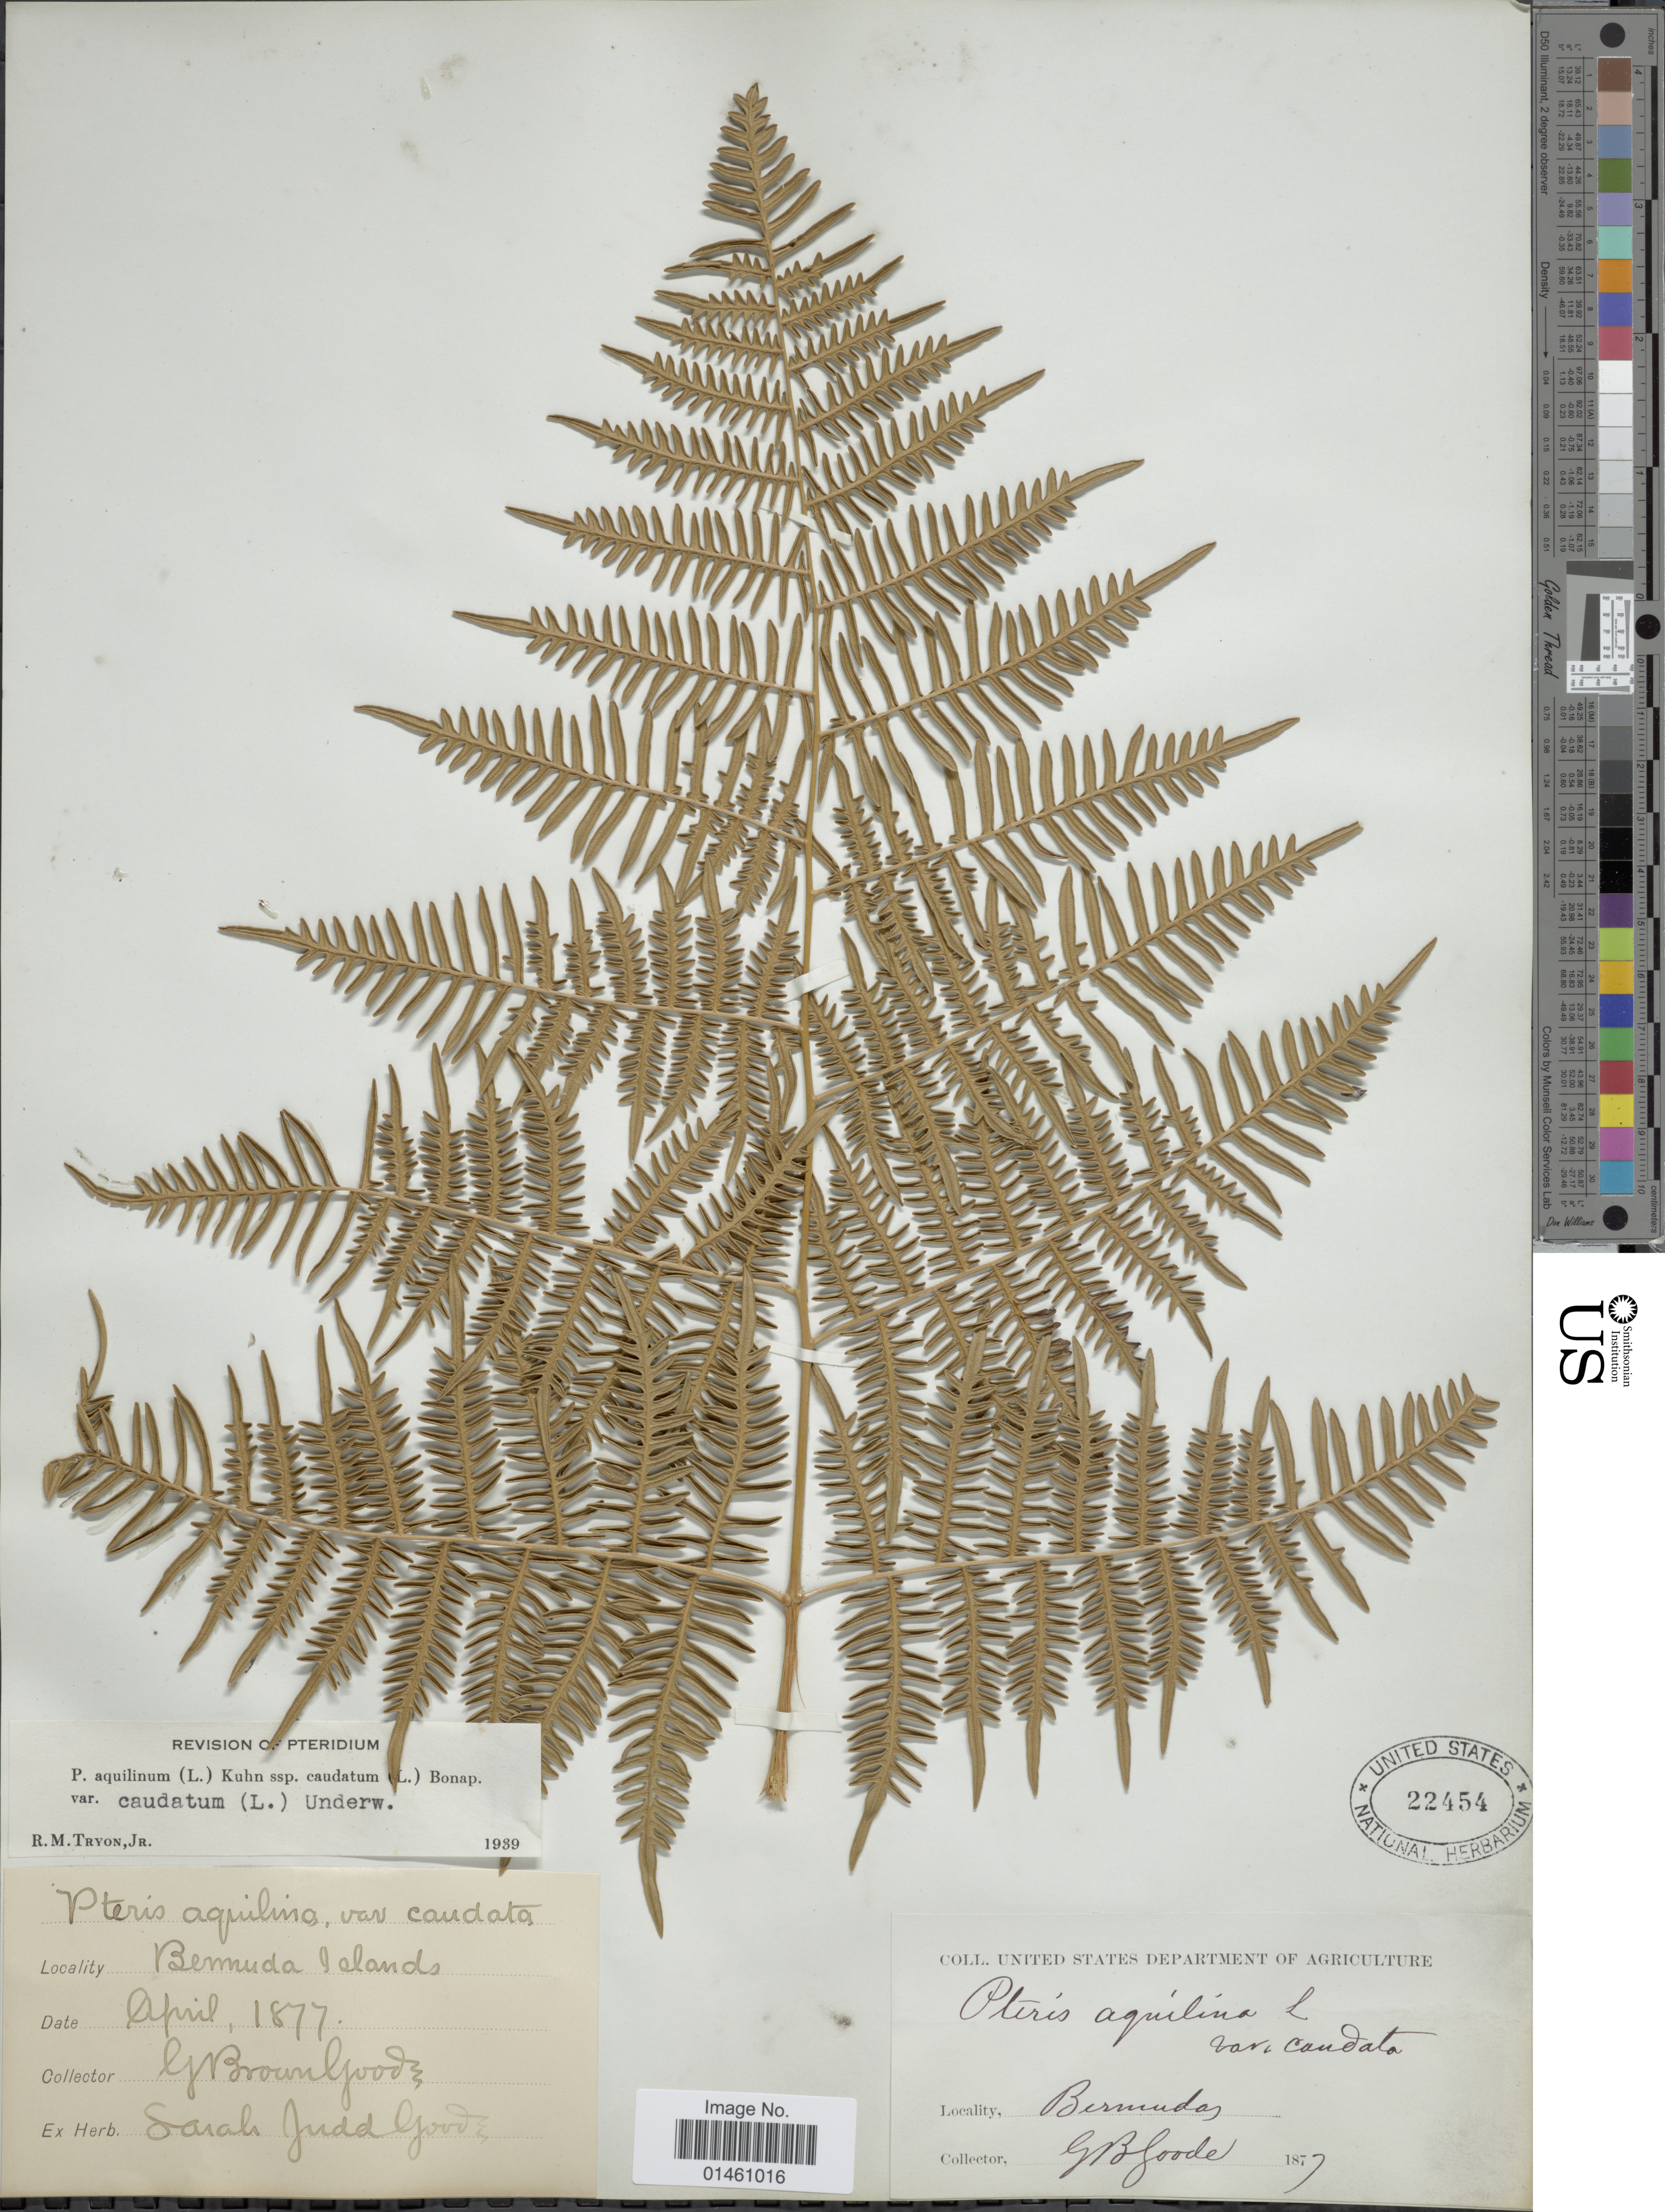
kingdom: Plantae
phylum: Tracheophyta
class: Polypodiopsida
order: Polypodiales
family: Dennstaedtiaceae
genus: Pteridium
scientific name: Pteridium caudatum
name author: (L.) Maxon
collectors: G. Goode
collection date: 1877-04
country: Bermuda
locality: Bermuda Islands.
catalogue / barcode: US 22454